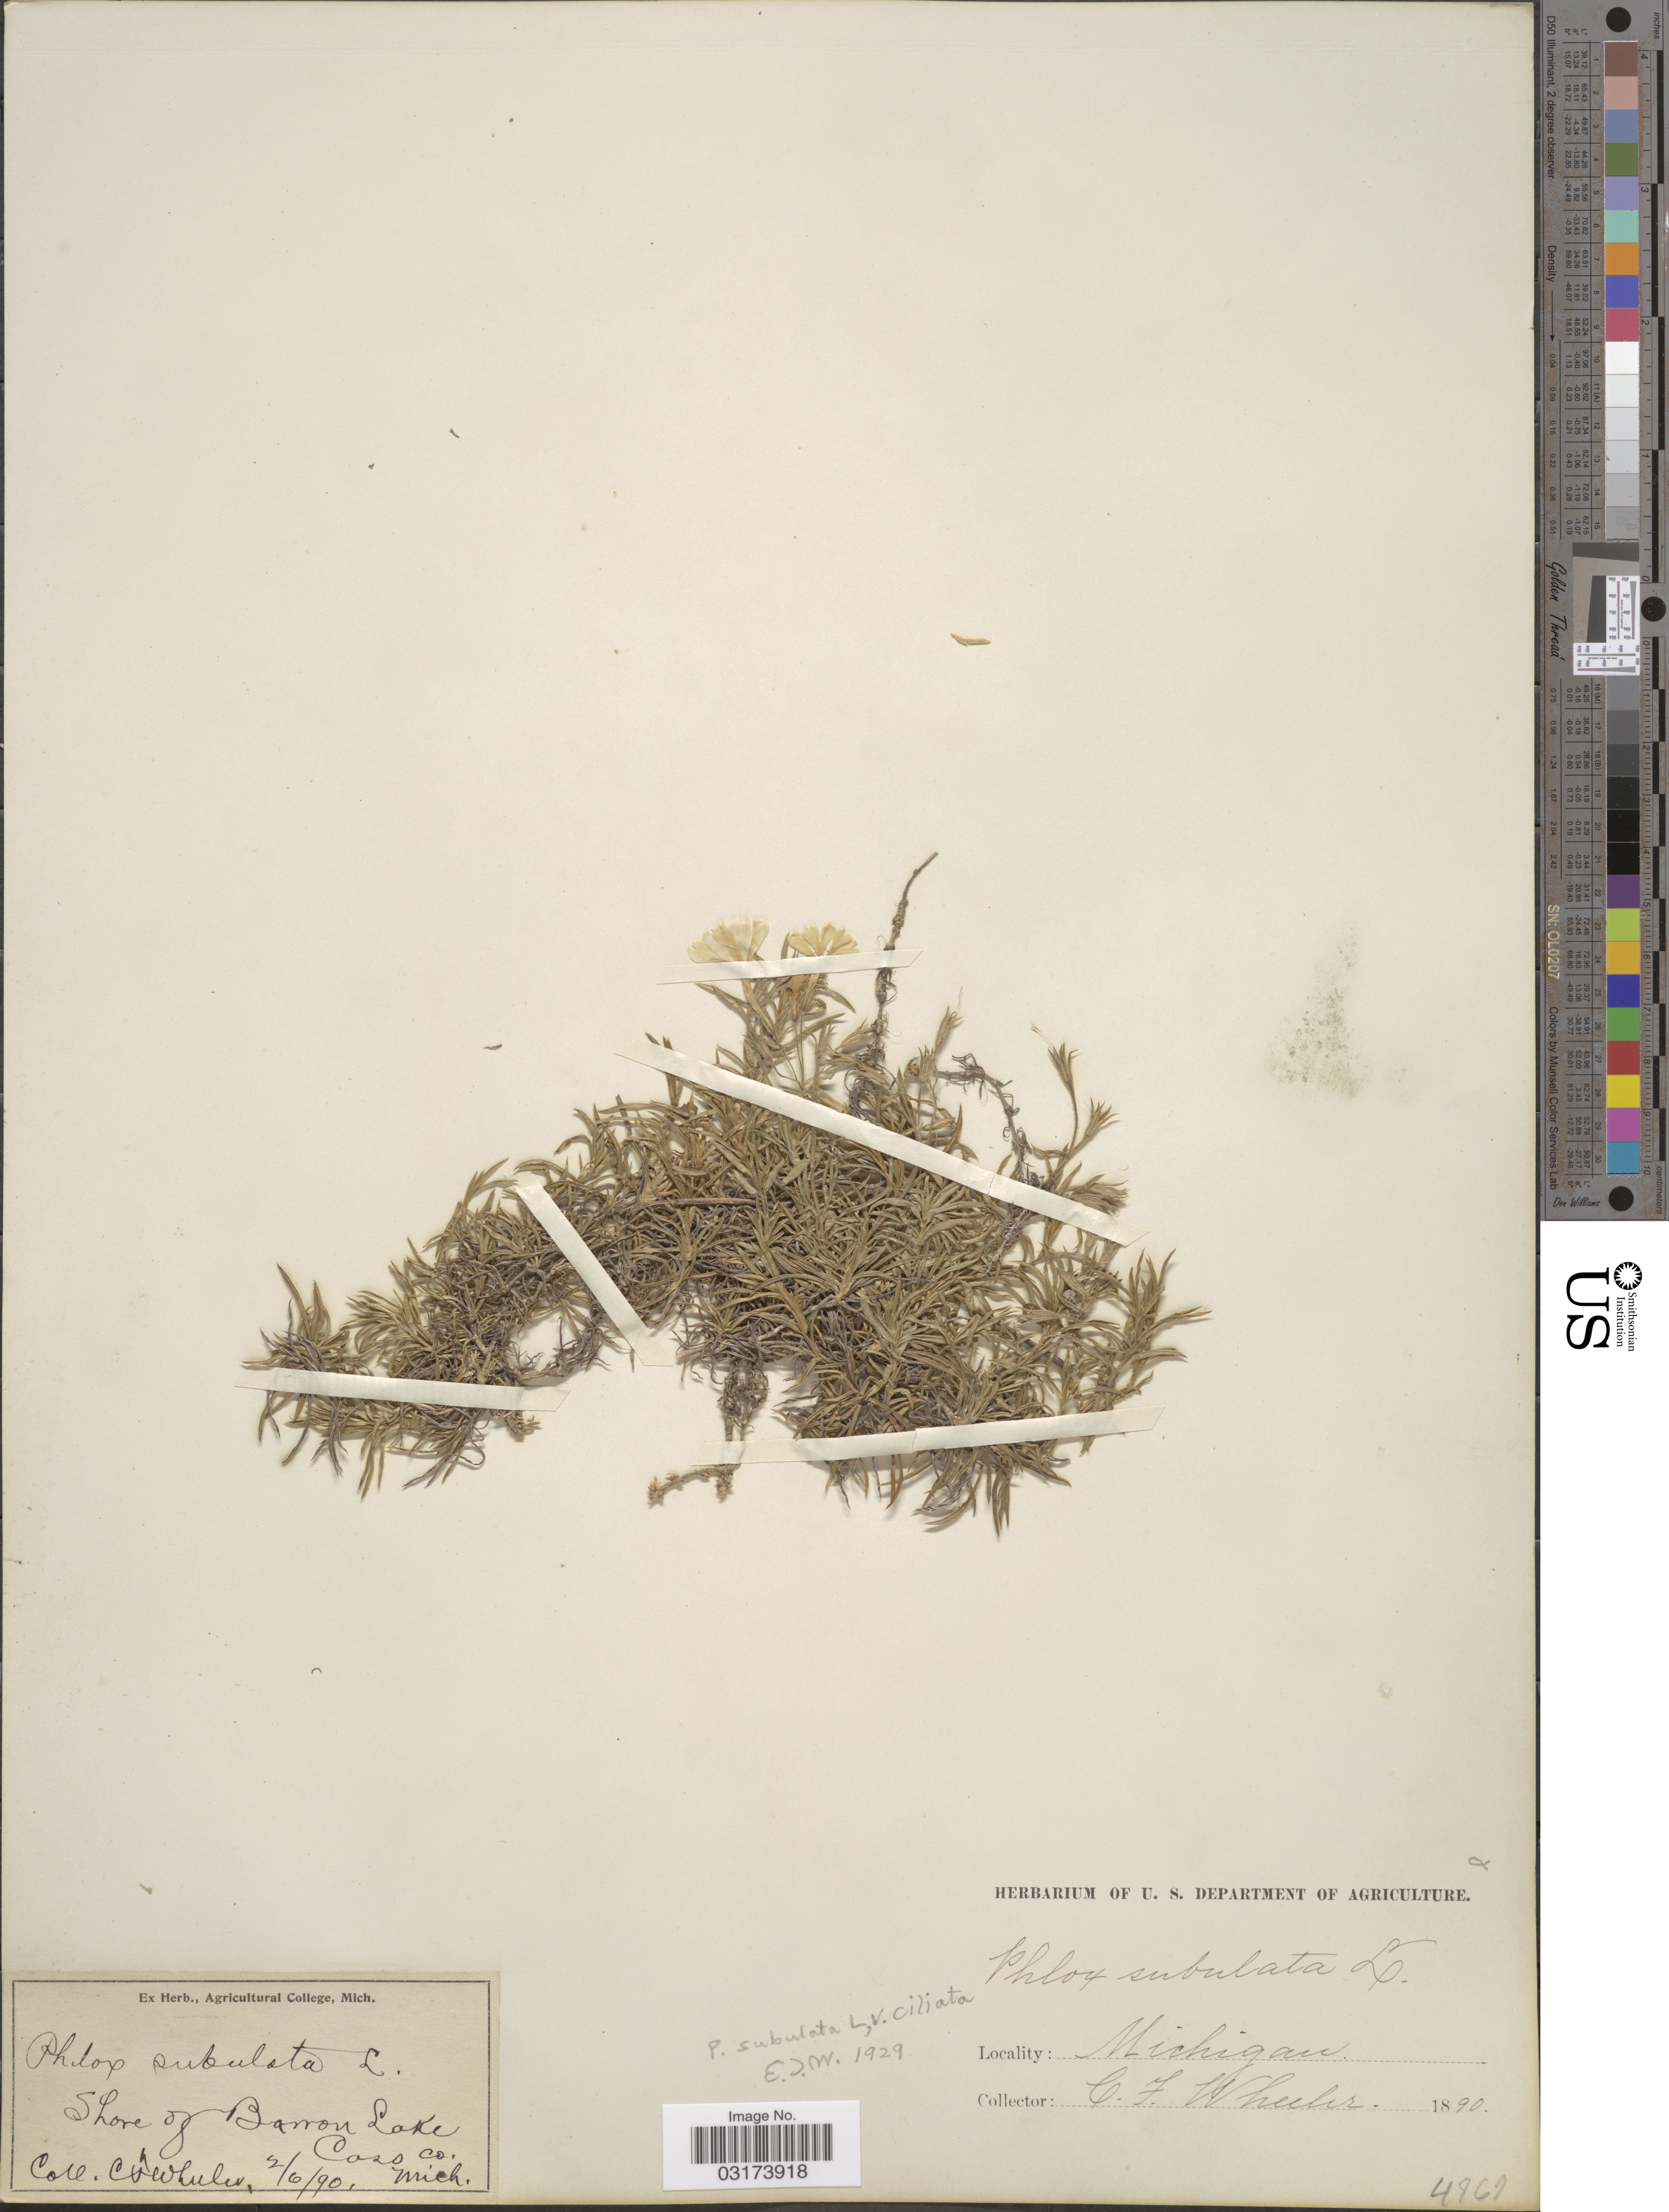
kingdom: Plantae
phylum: Tracheophyta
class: Magnoliopsida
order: Ericales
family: Polemoniaceae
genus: Phlox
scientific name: Phlox subulata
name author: L.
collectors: C. Wheeler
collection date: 1890-02-06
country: United States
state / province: Michigan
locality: Shore of Barron Lake, Coso Co.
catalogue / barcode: US 103215